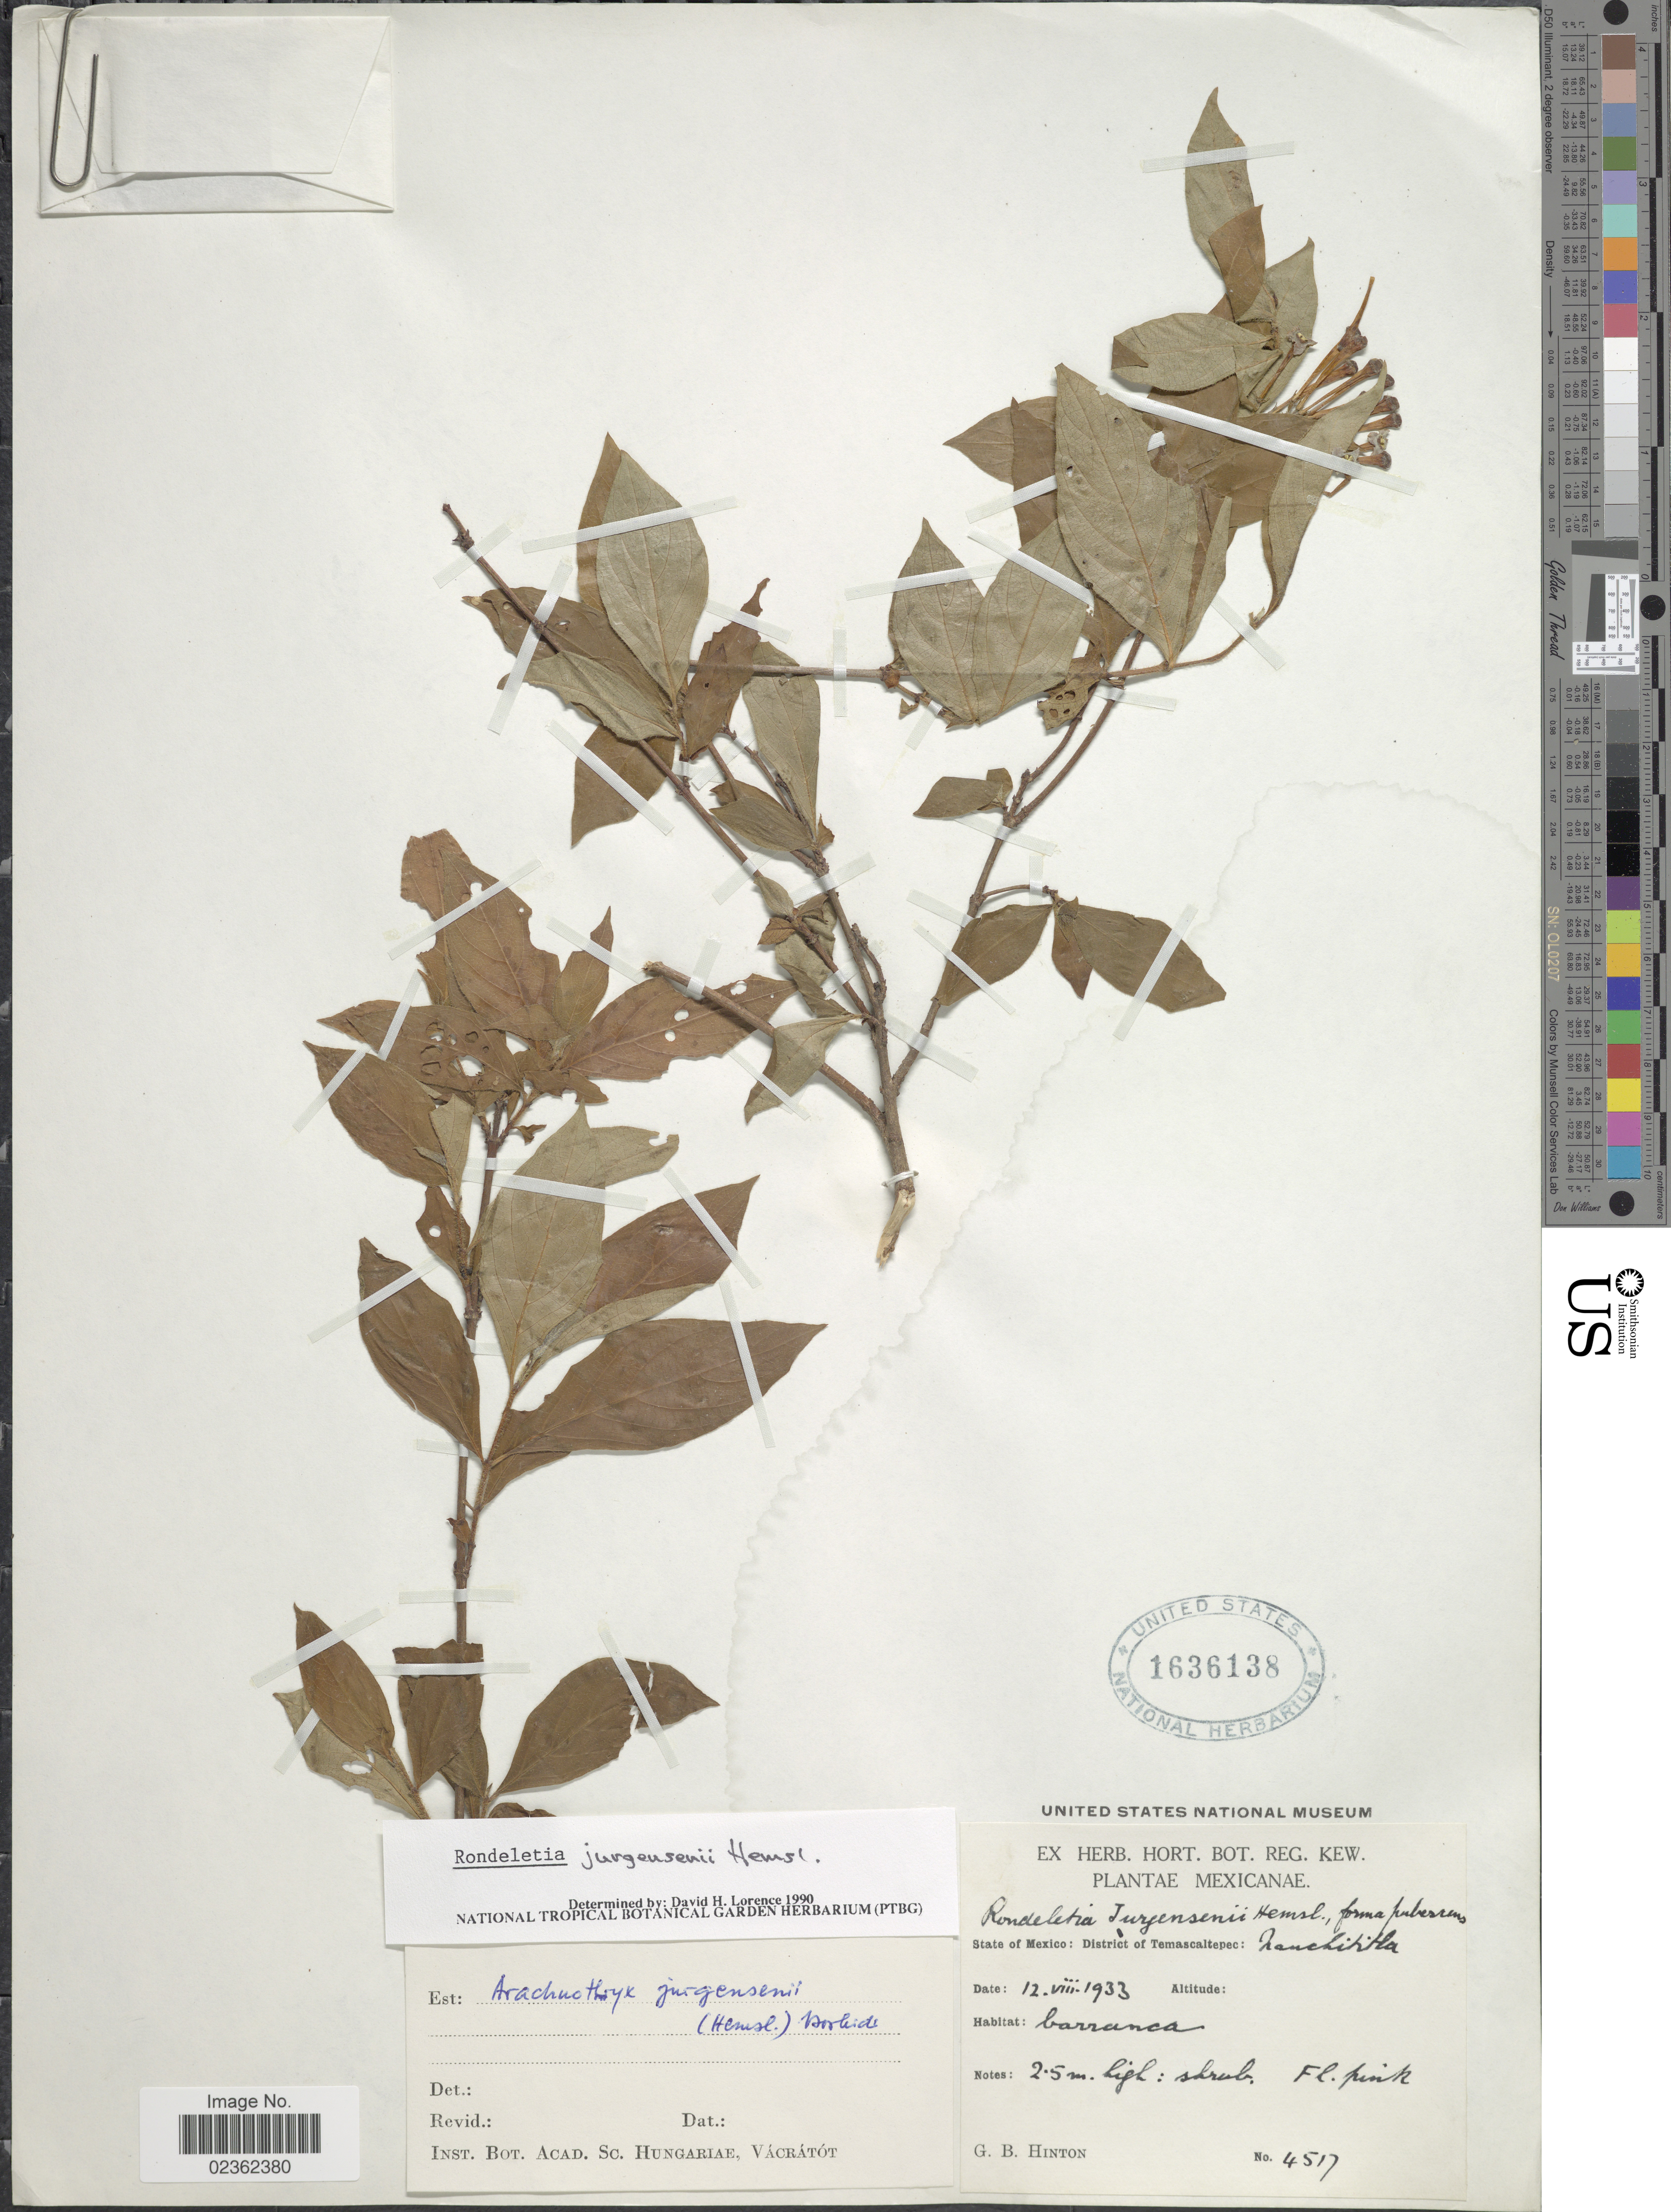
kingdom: Plantae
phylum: Tracheophyta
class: Magnoliopsida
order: Gentianales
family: Rubiaceae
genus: Arachnothryx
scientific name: Arachnothryx jurgensenii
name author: (Hemsl.) Borhidi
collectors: G. B. Hinton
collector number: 4517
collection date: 1933-08-12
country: Mexico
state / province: México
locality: District of Temascaltepec: Nanchitla, barranca.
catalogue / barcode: US 1636138